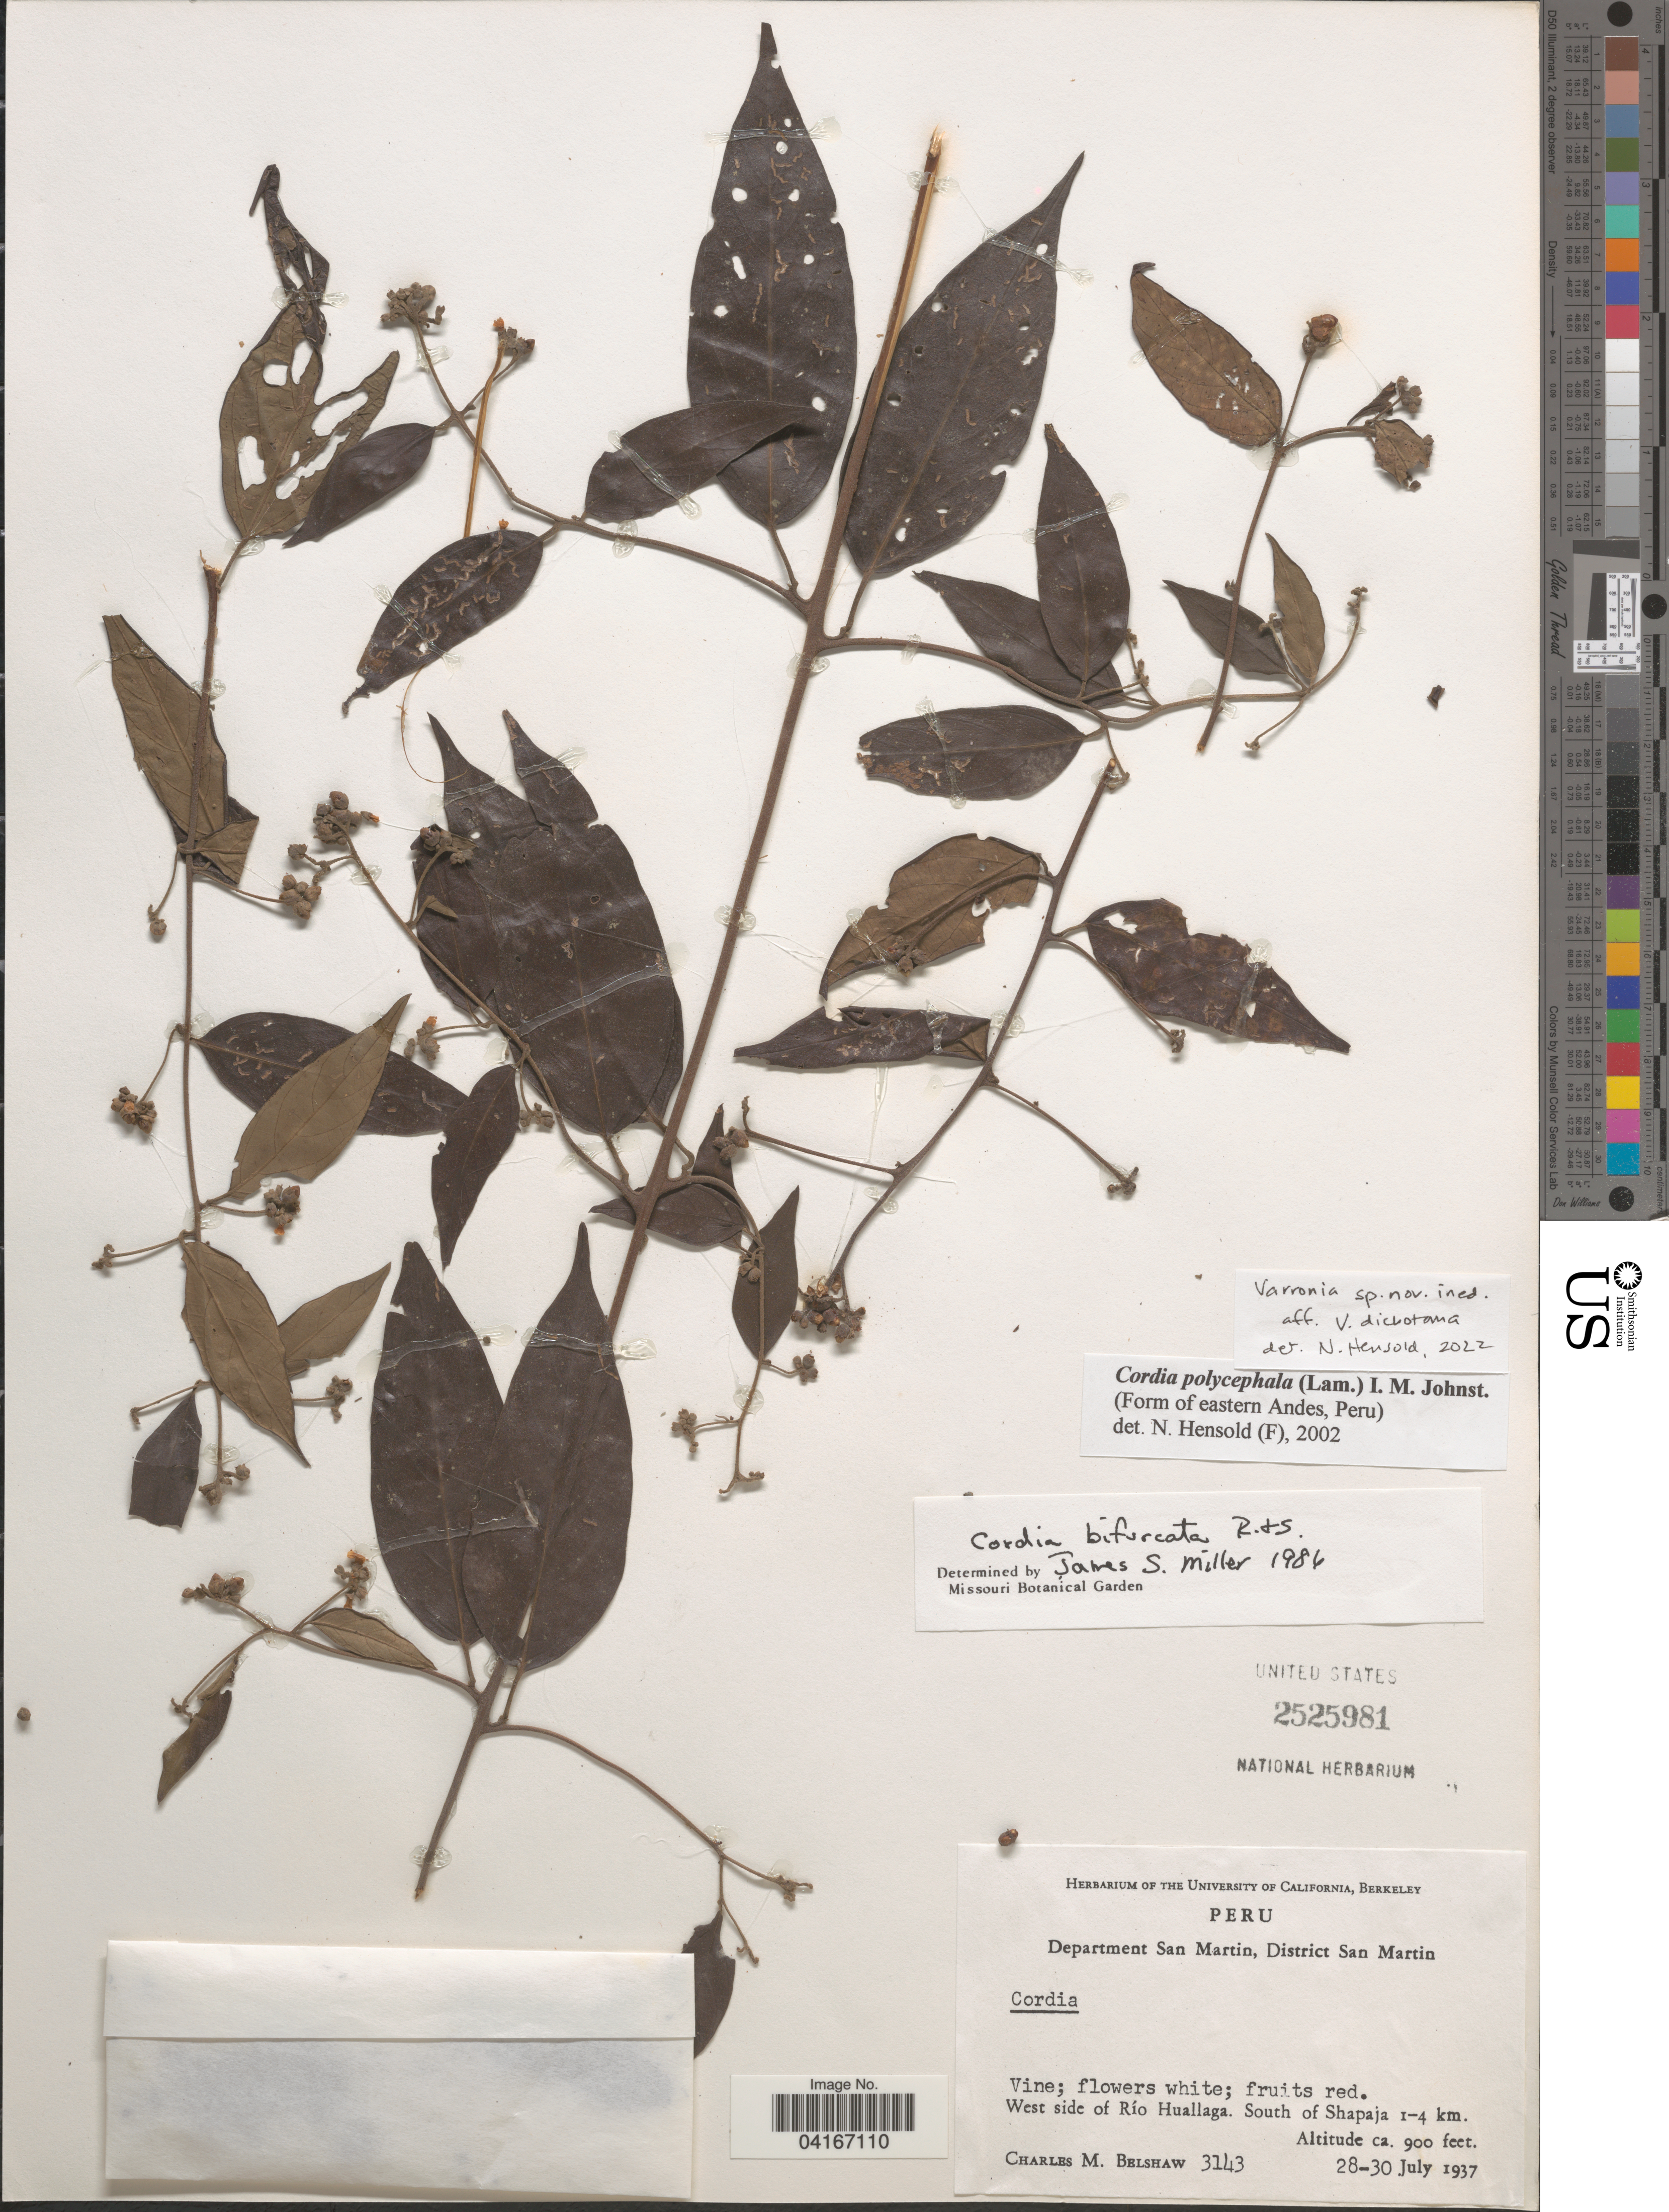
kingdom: Plantae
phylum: Tracheophyta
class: Magnoliopsida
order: Boraginales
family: Cordiaceae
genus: Varronia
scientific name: Varronia sp.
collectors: C. Shaw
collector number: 3143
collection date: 1937-07-28/1937-07-30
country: Peru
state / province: San Martin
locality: Department San Martin, District San Martin. West side of Río Huallaga. South of Shapaja 1-4 km.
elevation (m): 274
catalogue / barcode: US 2525981